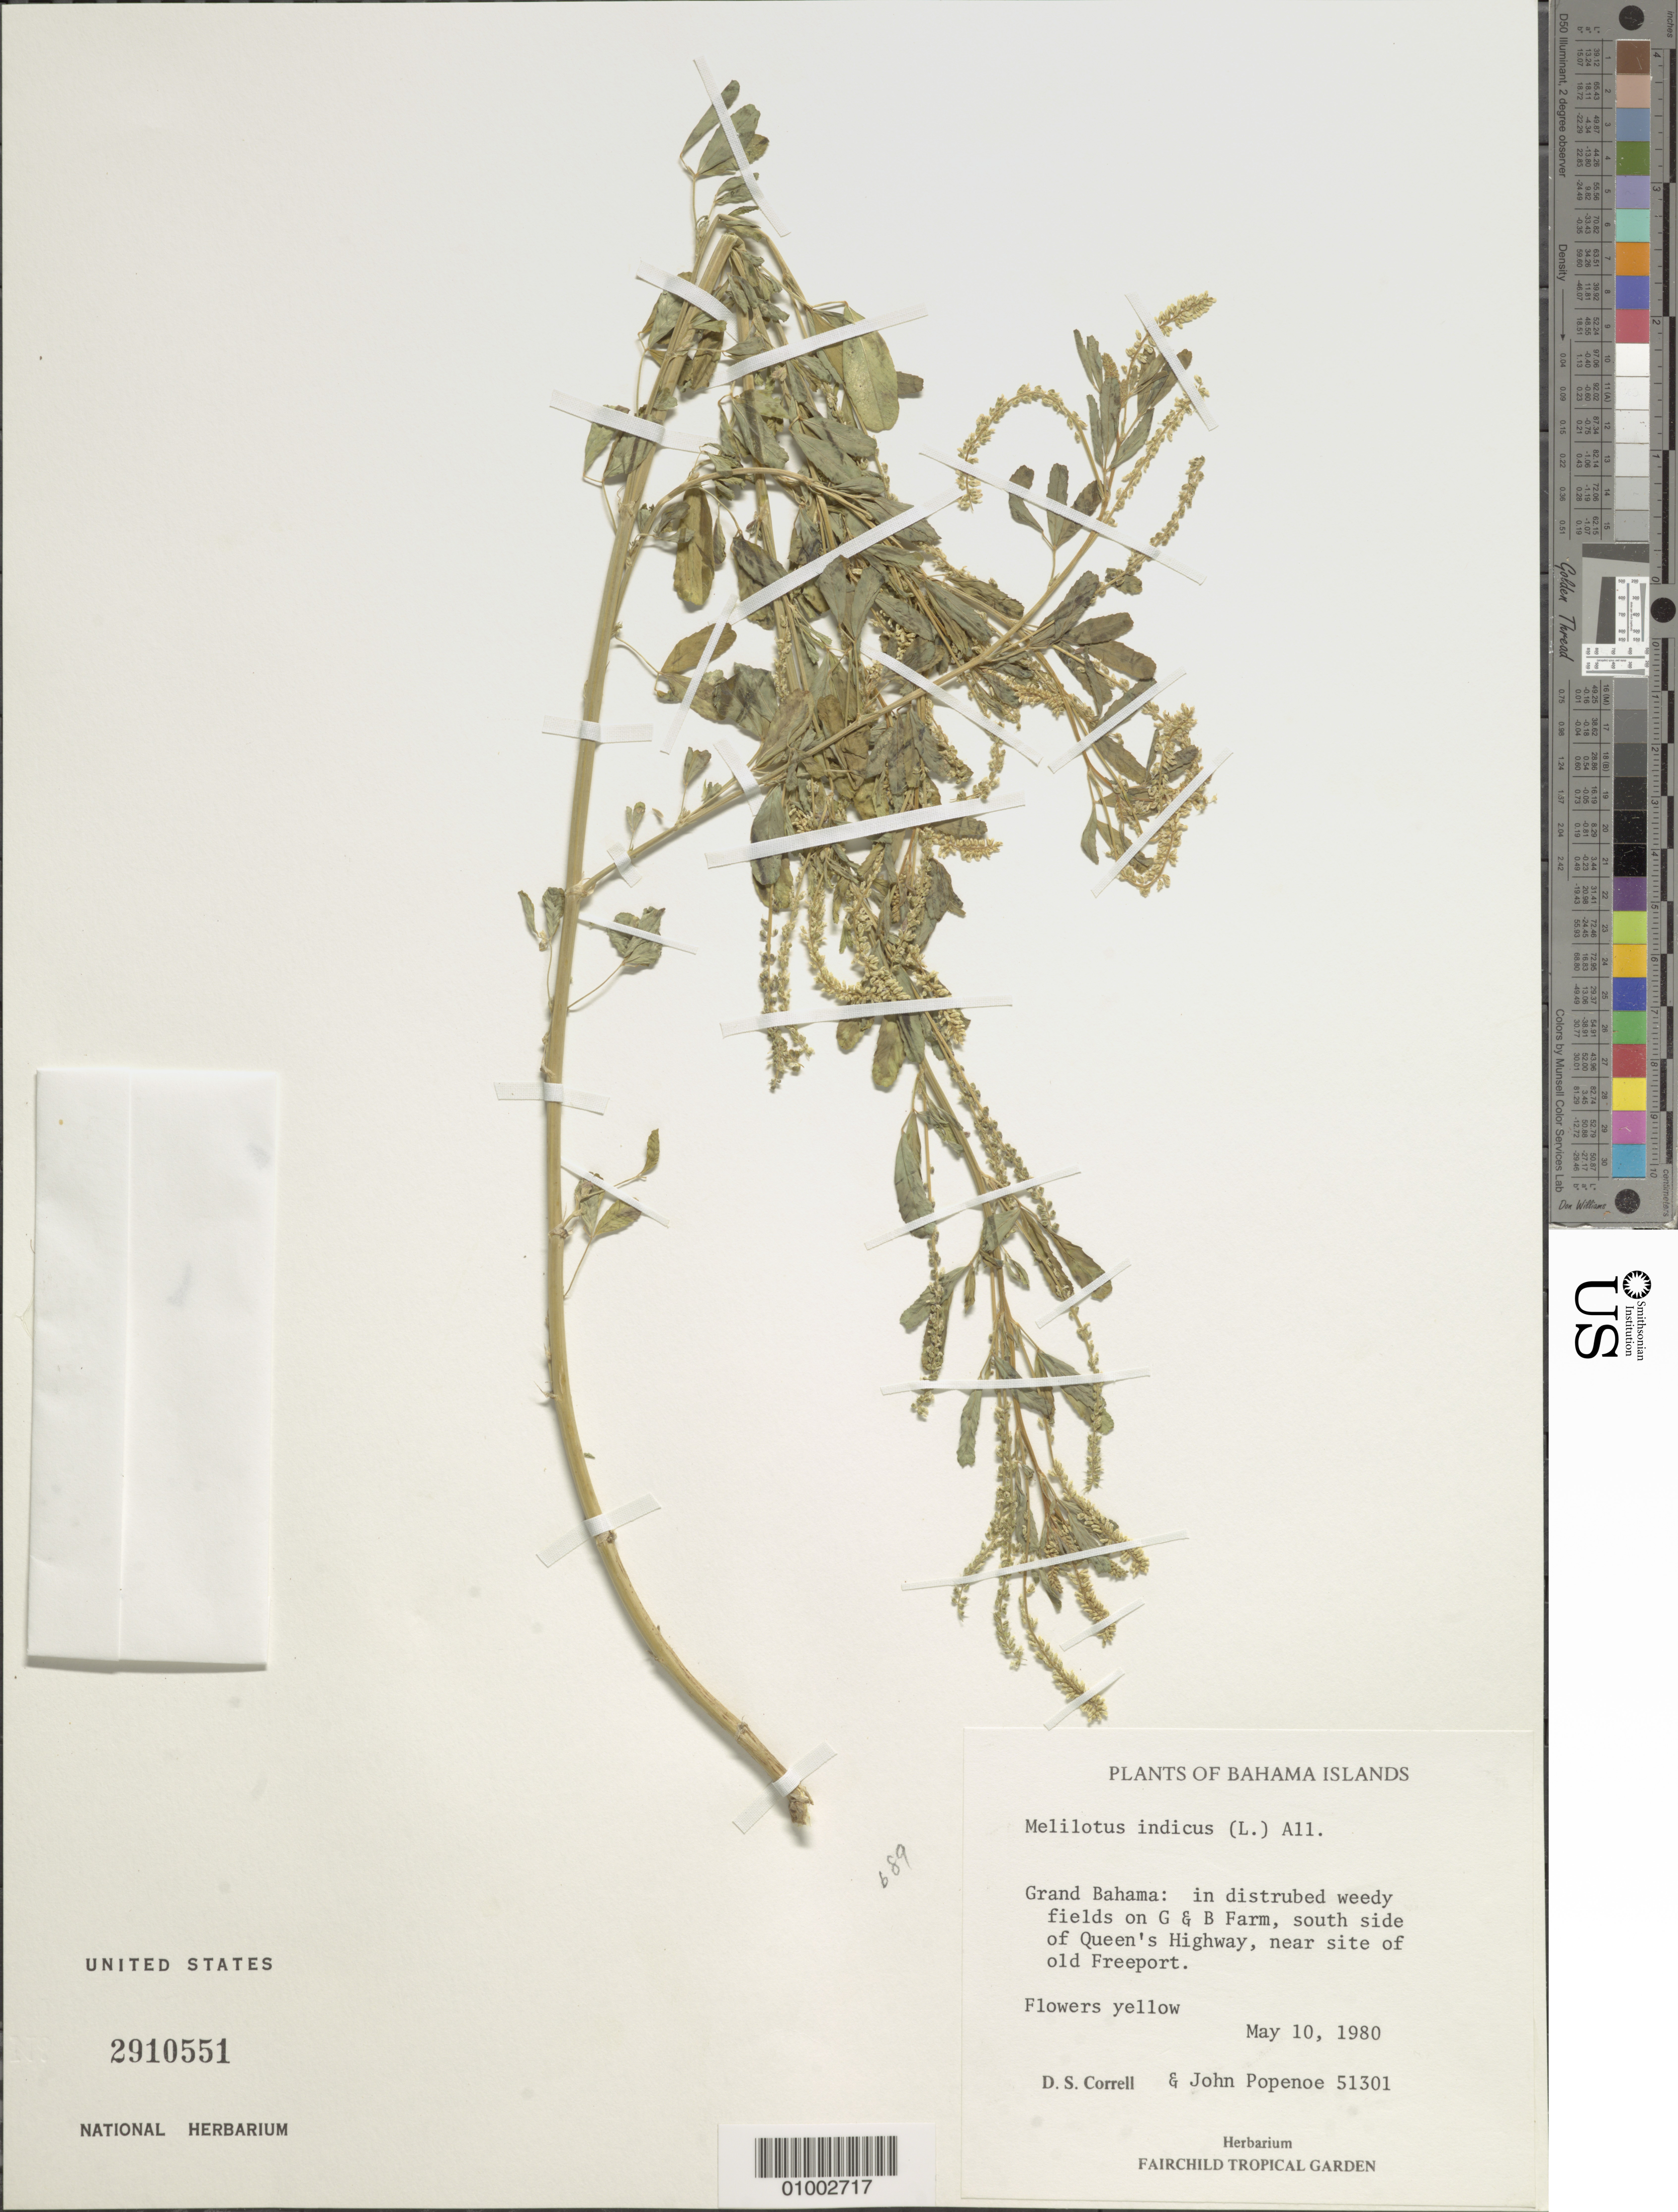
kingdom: Plantae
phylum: Tracheophyta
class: Magnoliopsida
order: Fabales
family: Fabaceae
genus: Melilotus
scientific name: Melilotus indicus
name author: (L.) All.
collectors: D. S. Correll & J. Popenoe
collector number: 51301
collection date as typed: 10 May 1980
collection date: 1980-05-10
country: Bahamas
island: Grand Bahama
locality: In distributed weedy fields on G&B Farm, south side of Queen's Highway, near site of Freeport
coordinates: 0 N, 0 E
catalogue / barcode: US 2910551